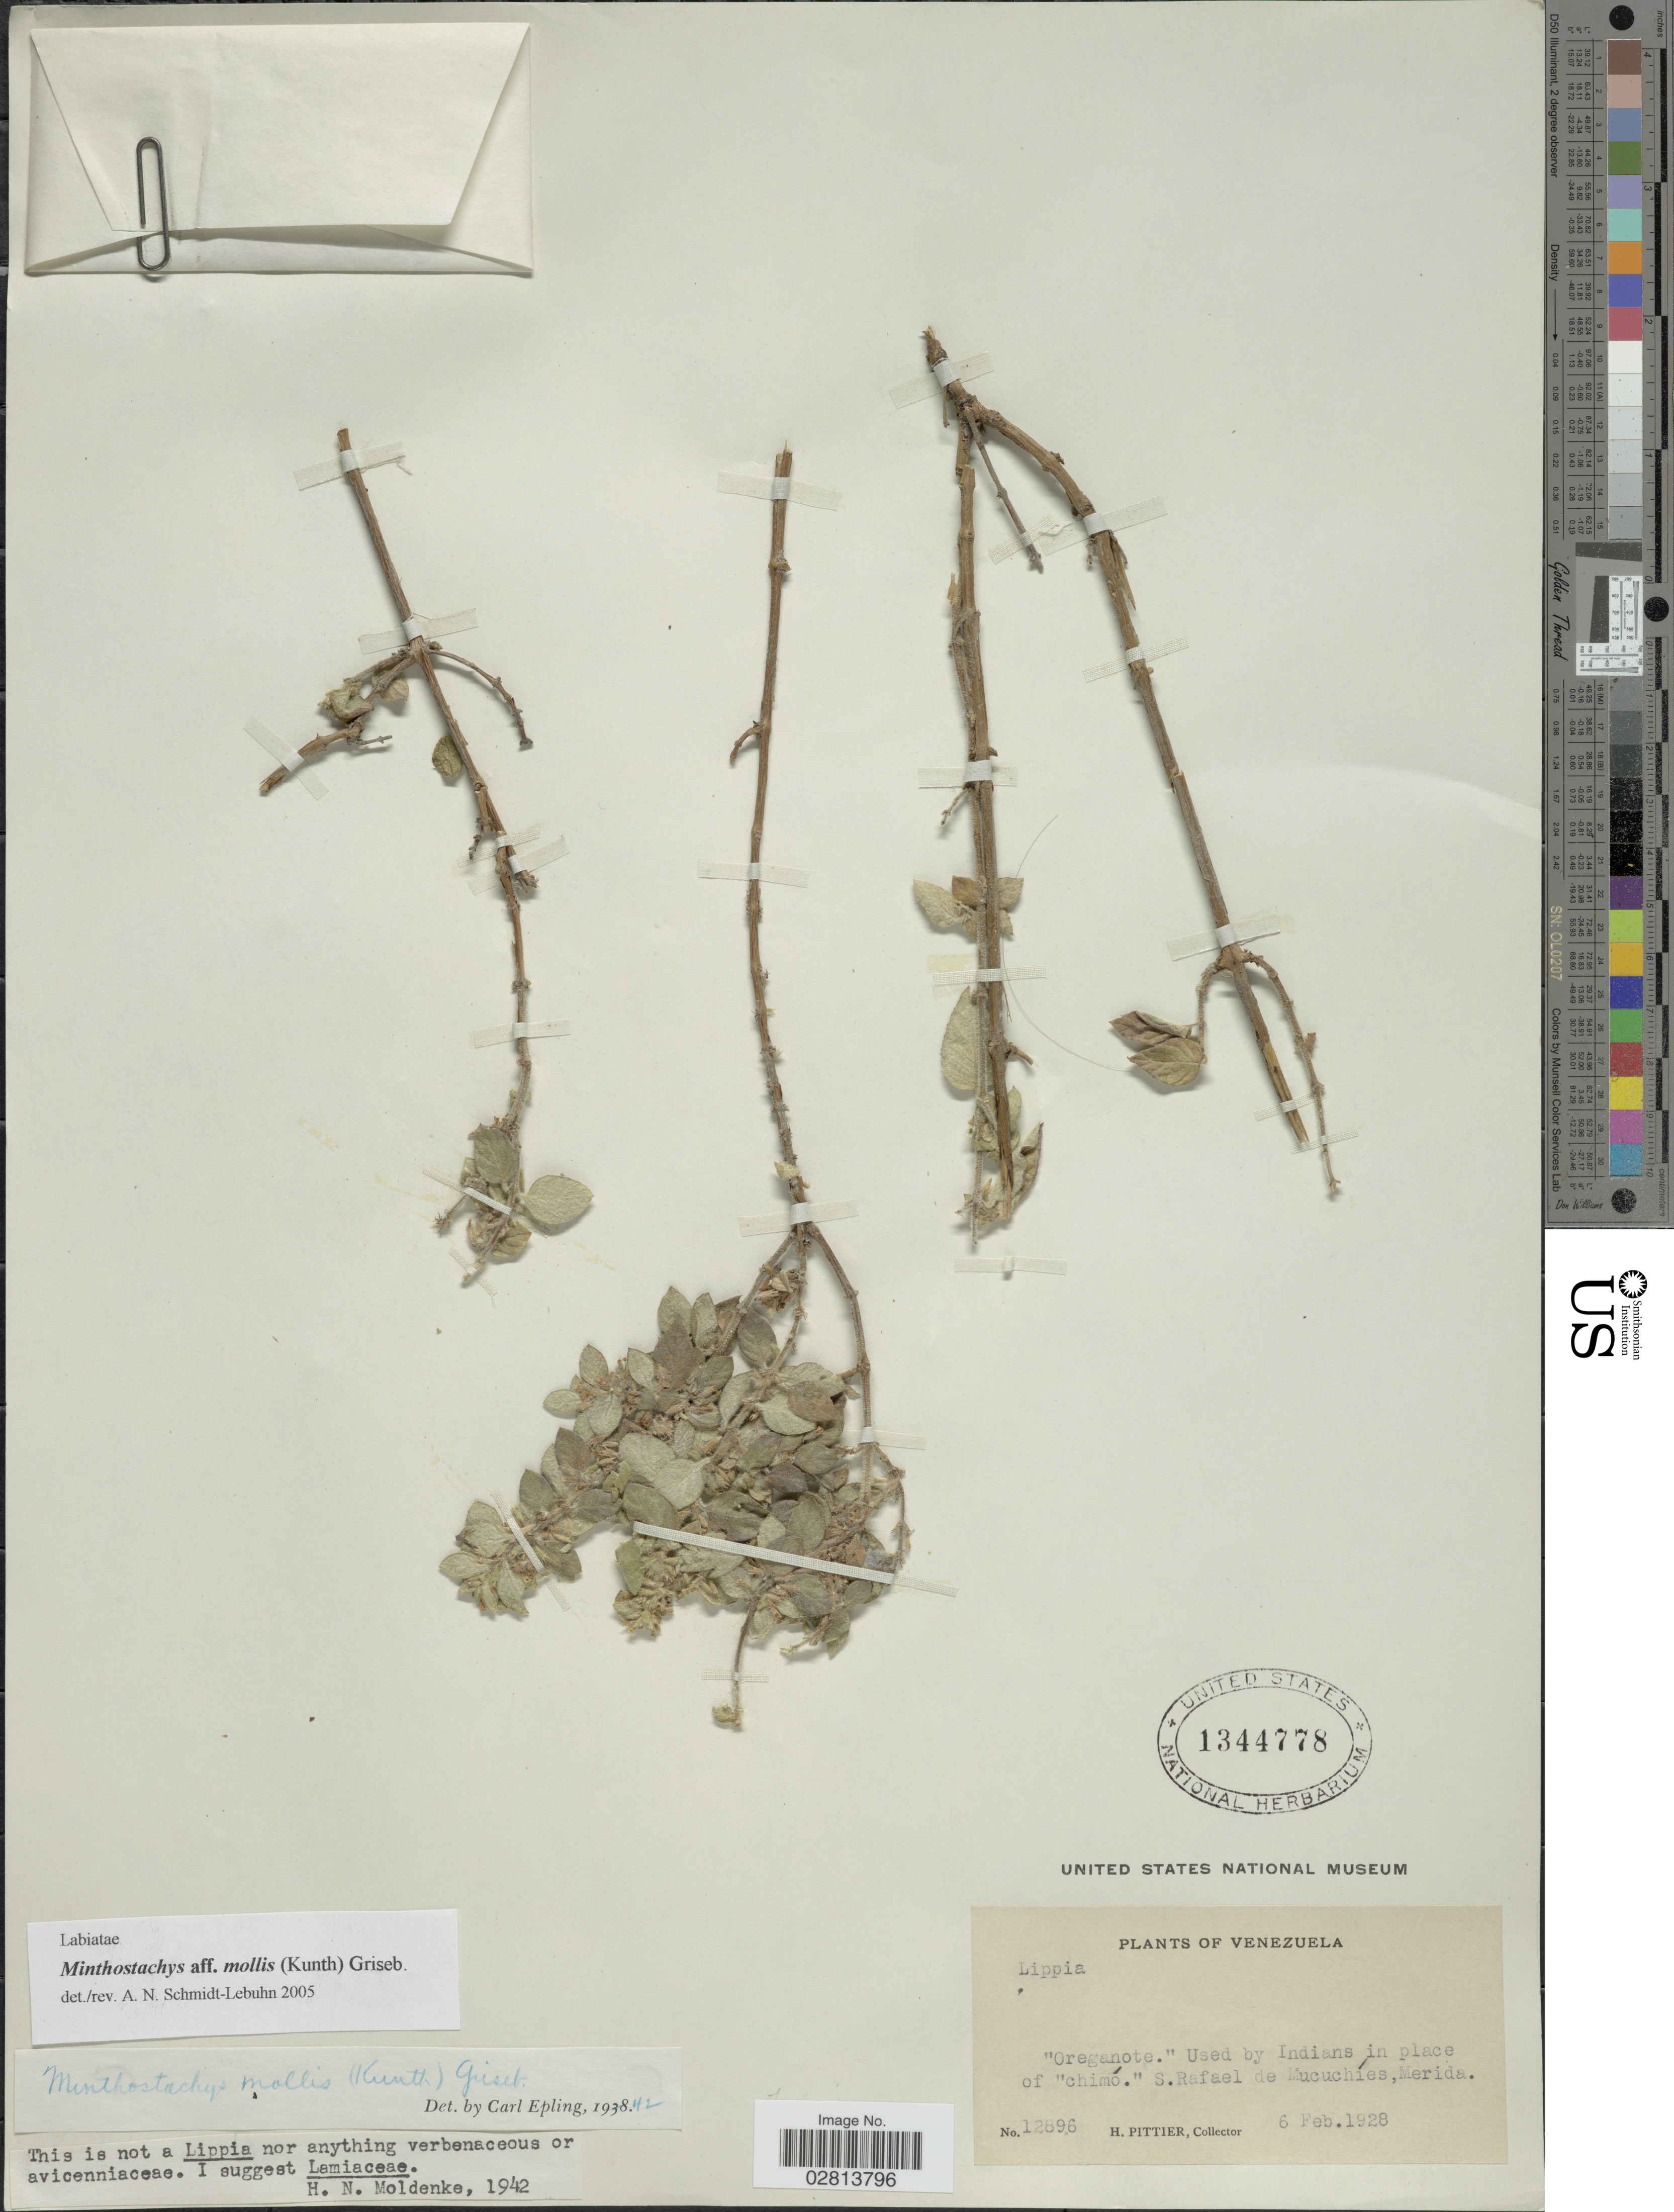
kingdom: Plantae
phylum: Tracheophyta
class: Magnoliopsida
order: Lamiales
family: Lamiaceae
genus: Minthostachys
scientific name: Minthostachys mollis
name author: (Kunth) Griseb.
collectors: H. F. Pittier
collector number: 12896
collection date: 1928-02-06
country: Venezuela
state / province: Mérida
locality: S. Rafael de Mucuchíes.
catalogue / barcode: US 1344778